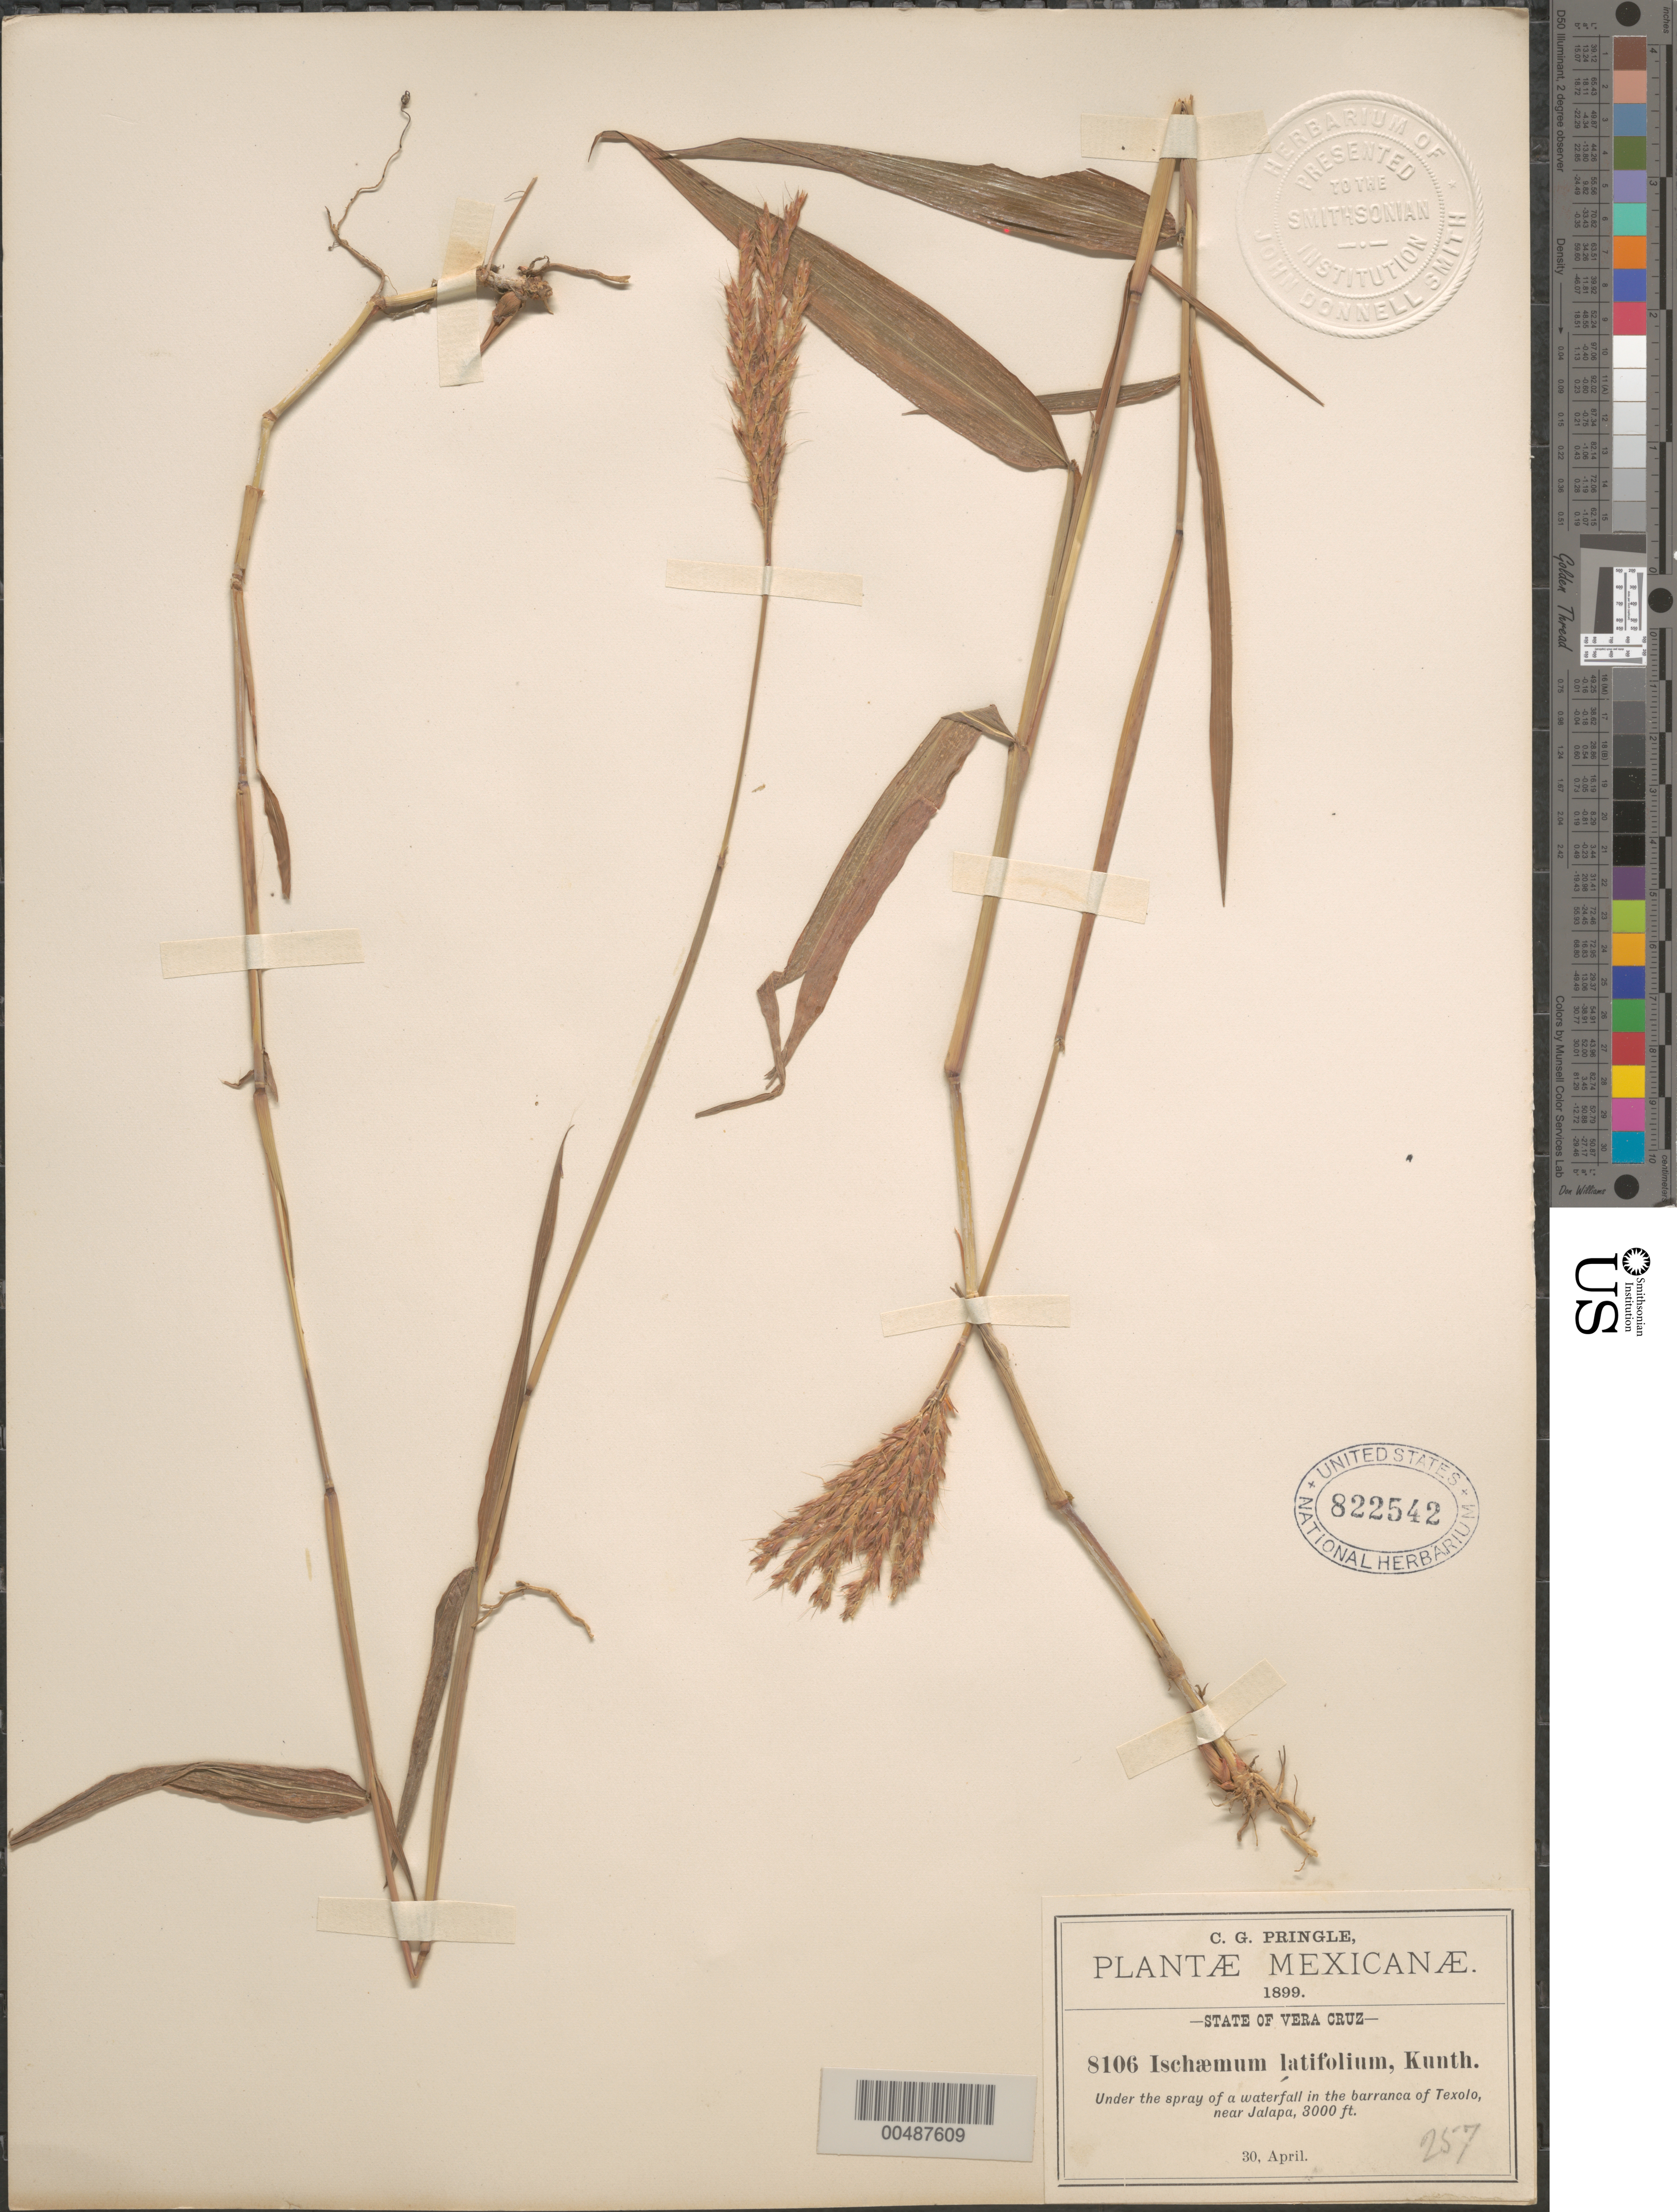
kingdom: Plantae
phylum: Tracheophyta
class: Liliopsida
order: Poales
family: Poaceae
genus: Ischaemum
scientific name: Ischaemum latifolium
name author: (Spreng.) Kunth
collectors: C. G. Pringle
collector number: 8106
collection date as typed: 30 Apr 1899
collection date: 1899-04-30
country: Mexico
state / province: Veracruz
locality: In the barranca of Texolo, near Jalapa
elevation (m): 914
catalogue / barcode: US 822542